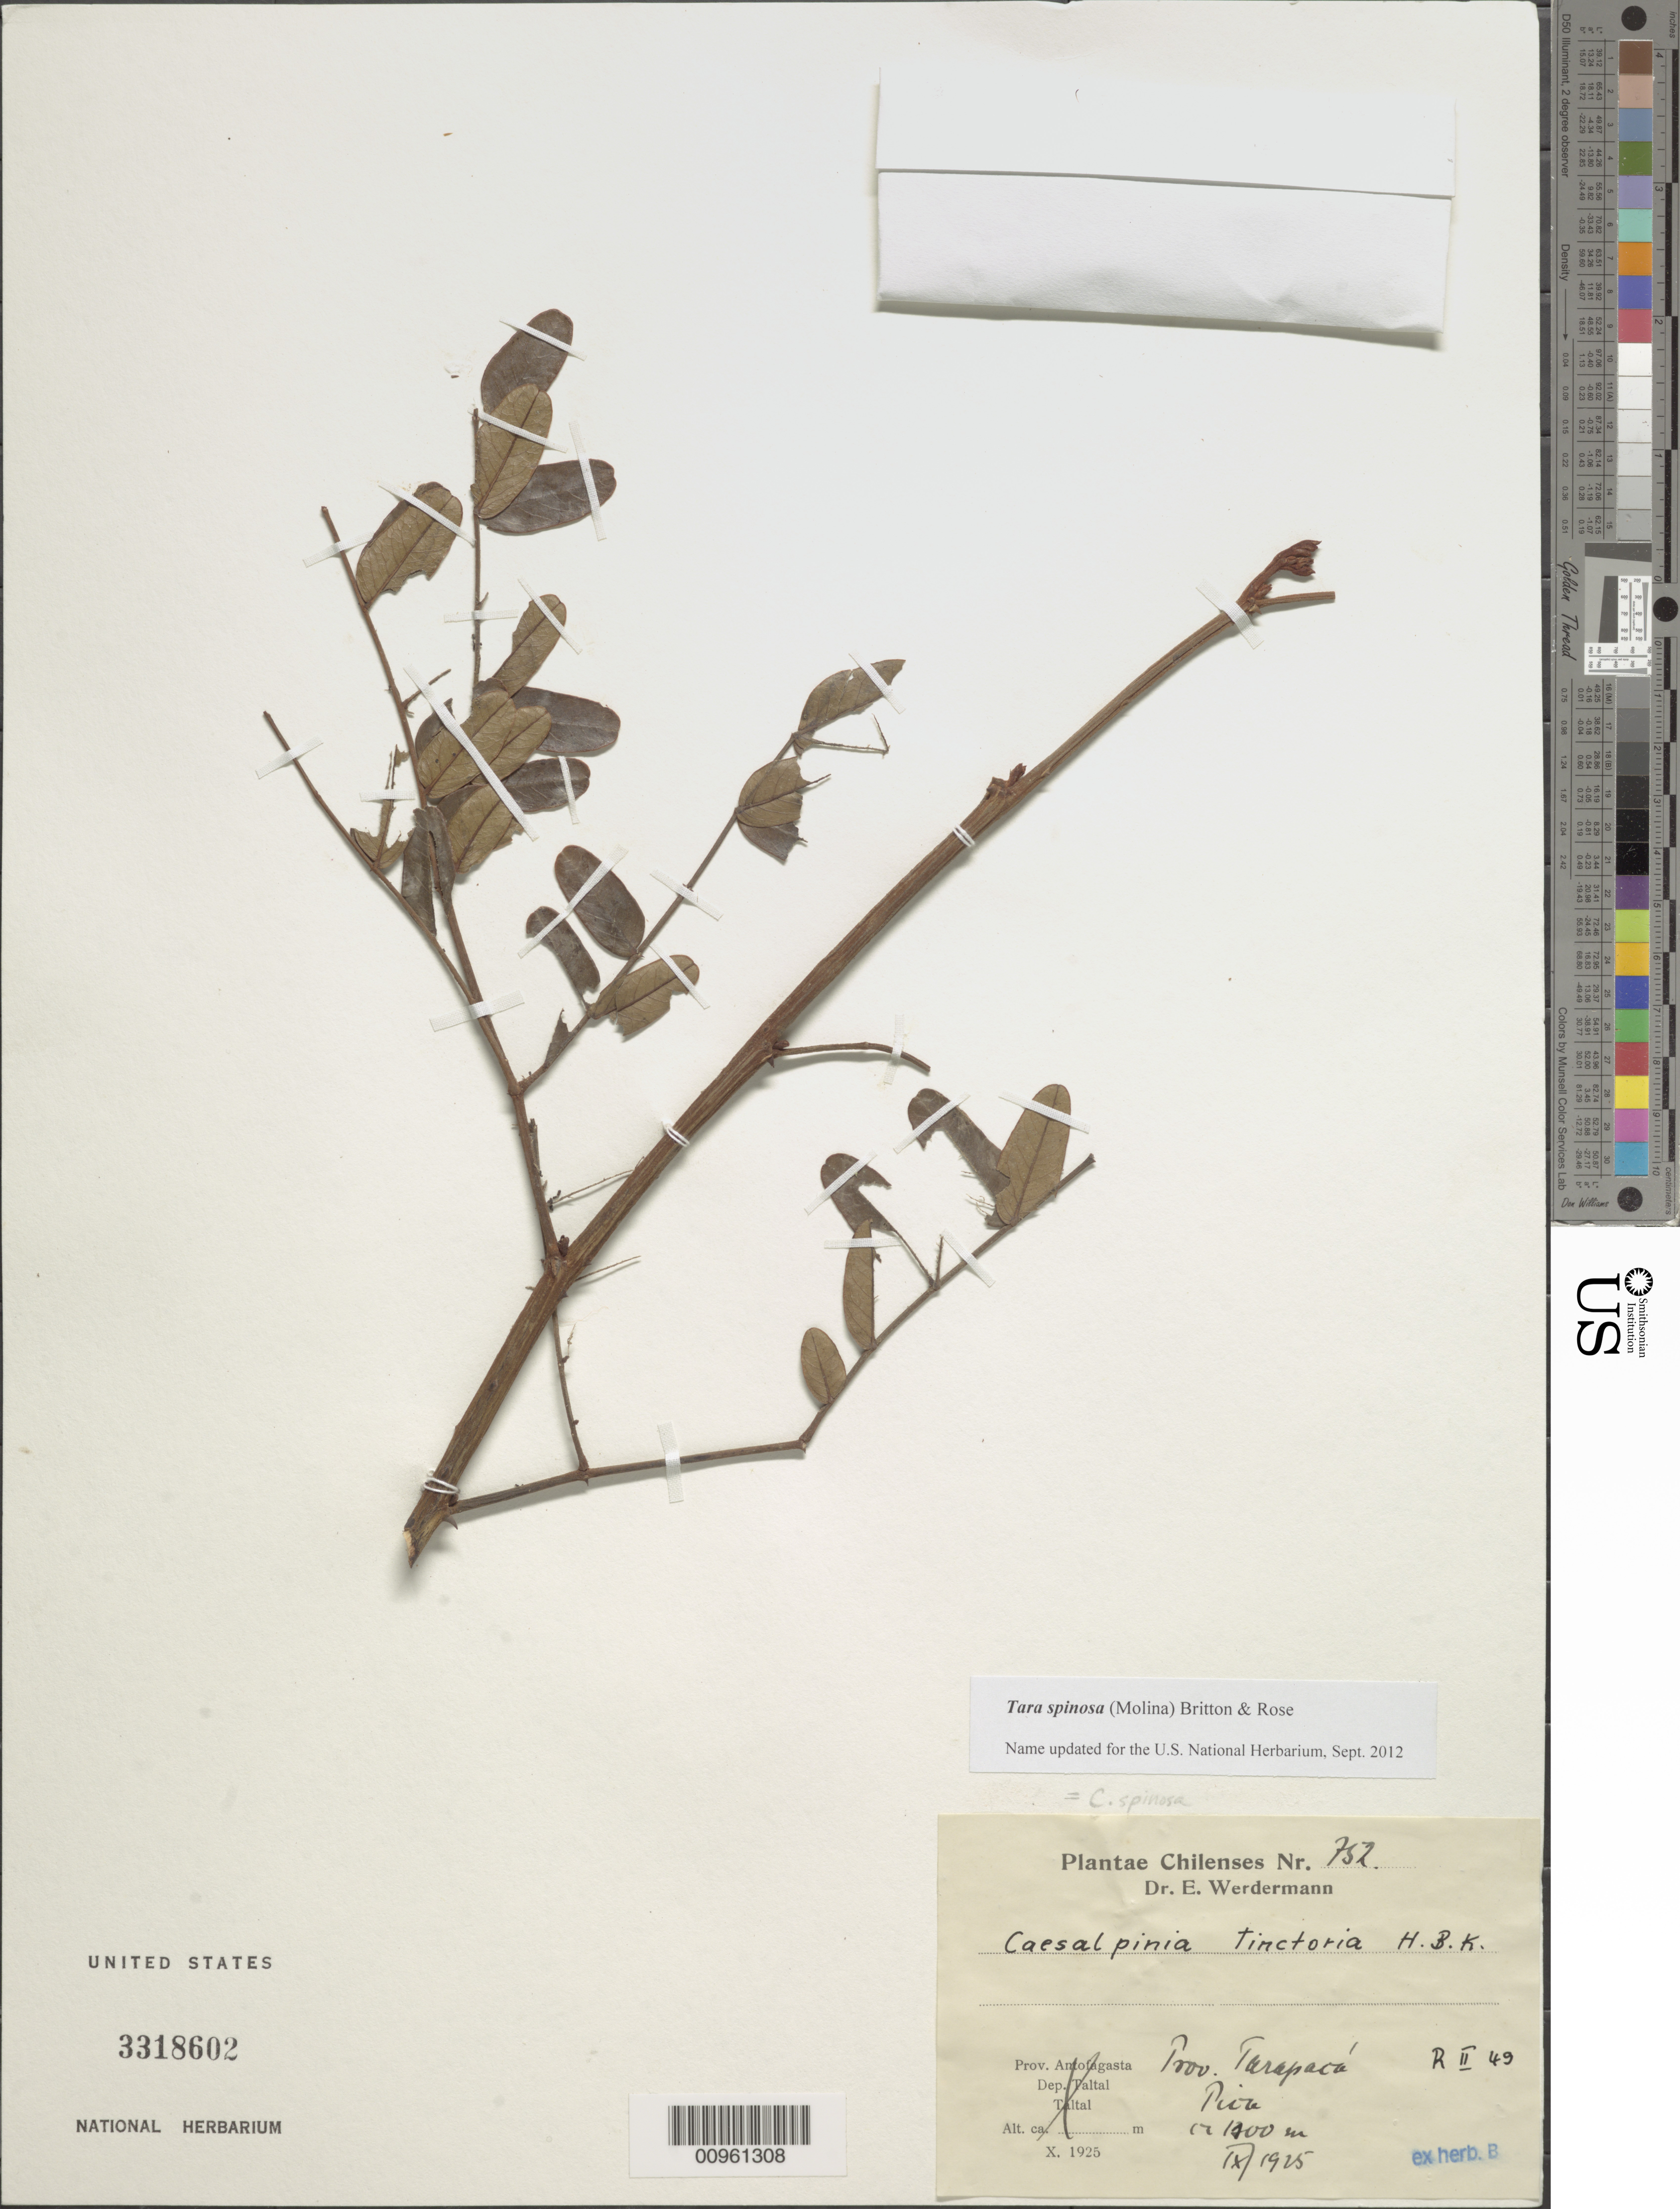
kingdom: Plantae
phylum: Tracheophyta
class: Magnoliopsida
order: Fabales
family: Fabaceae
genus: Tara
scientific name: Tara spinosa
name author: (Molina) Britton & Rose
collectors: E. Werdermann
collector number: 752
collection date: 1925-09-07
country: Chile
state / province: Tarapacá (I)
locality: Pica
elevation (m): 1100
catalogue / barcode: US 3318602